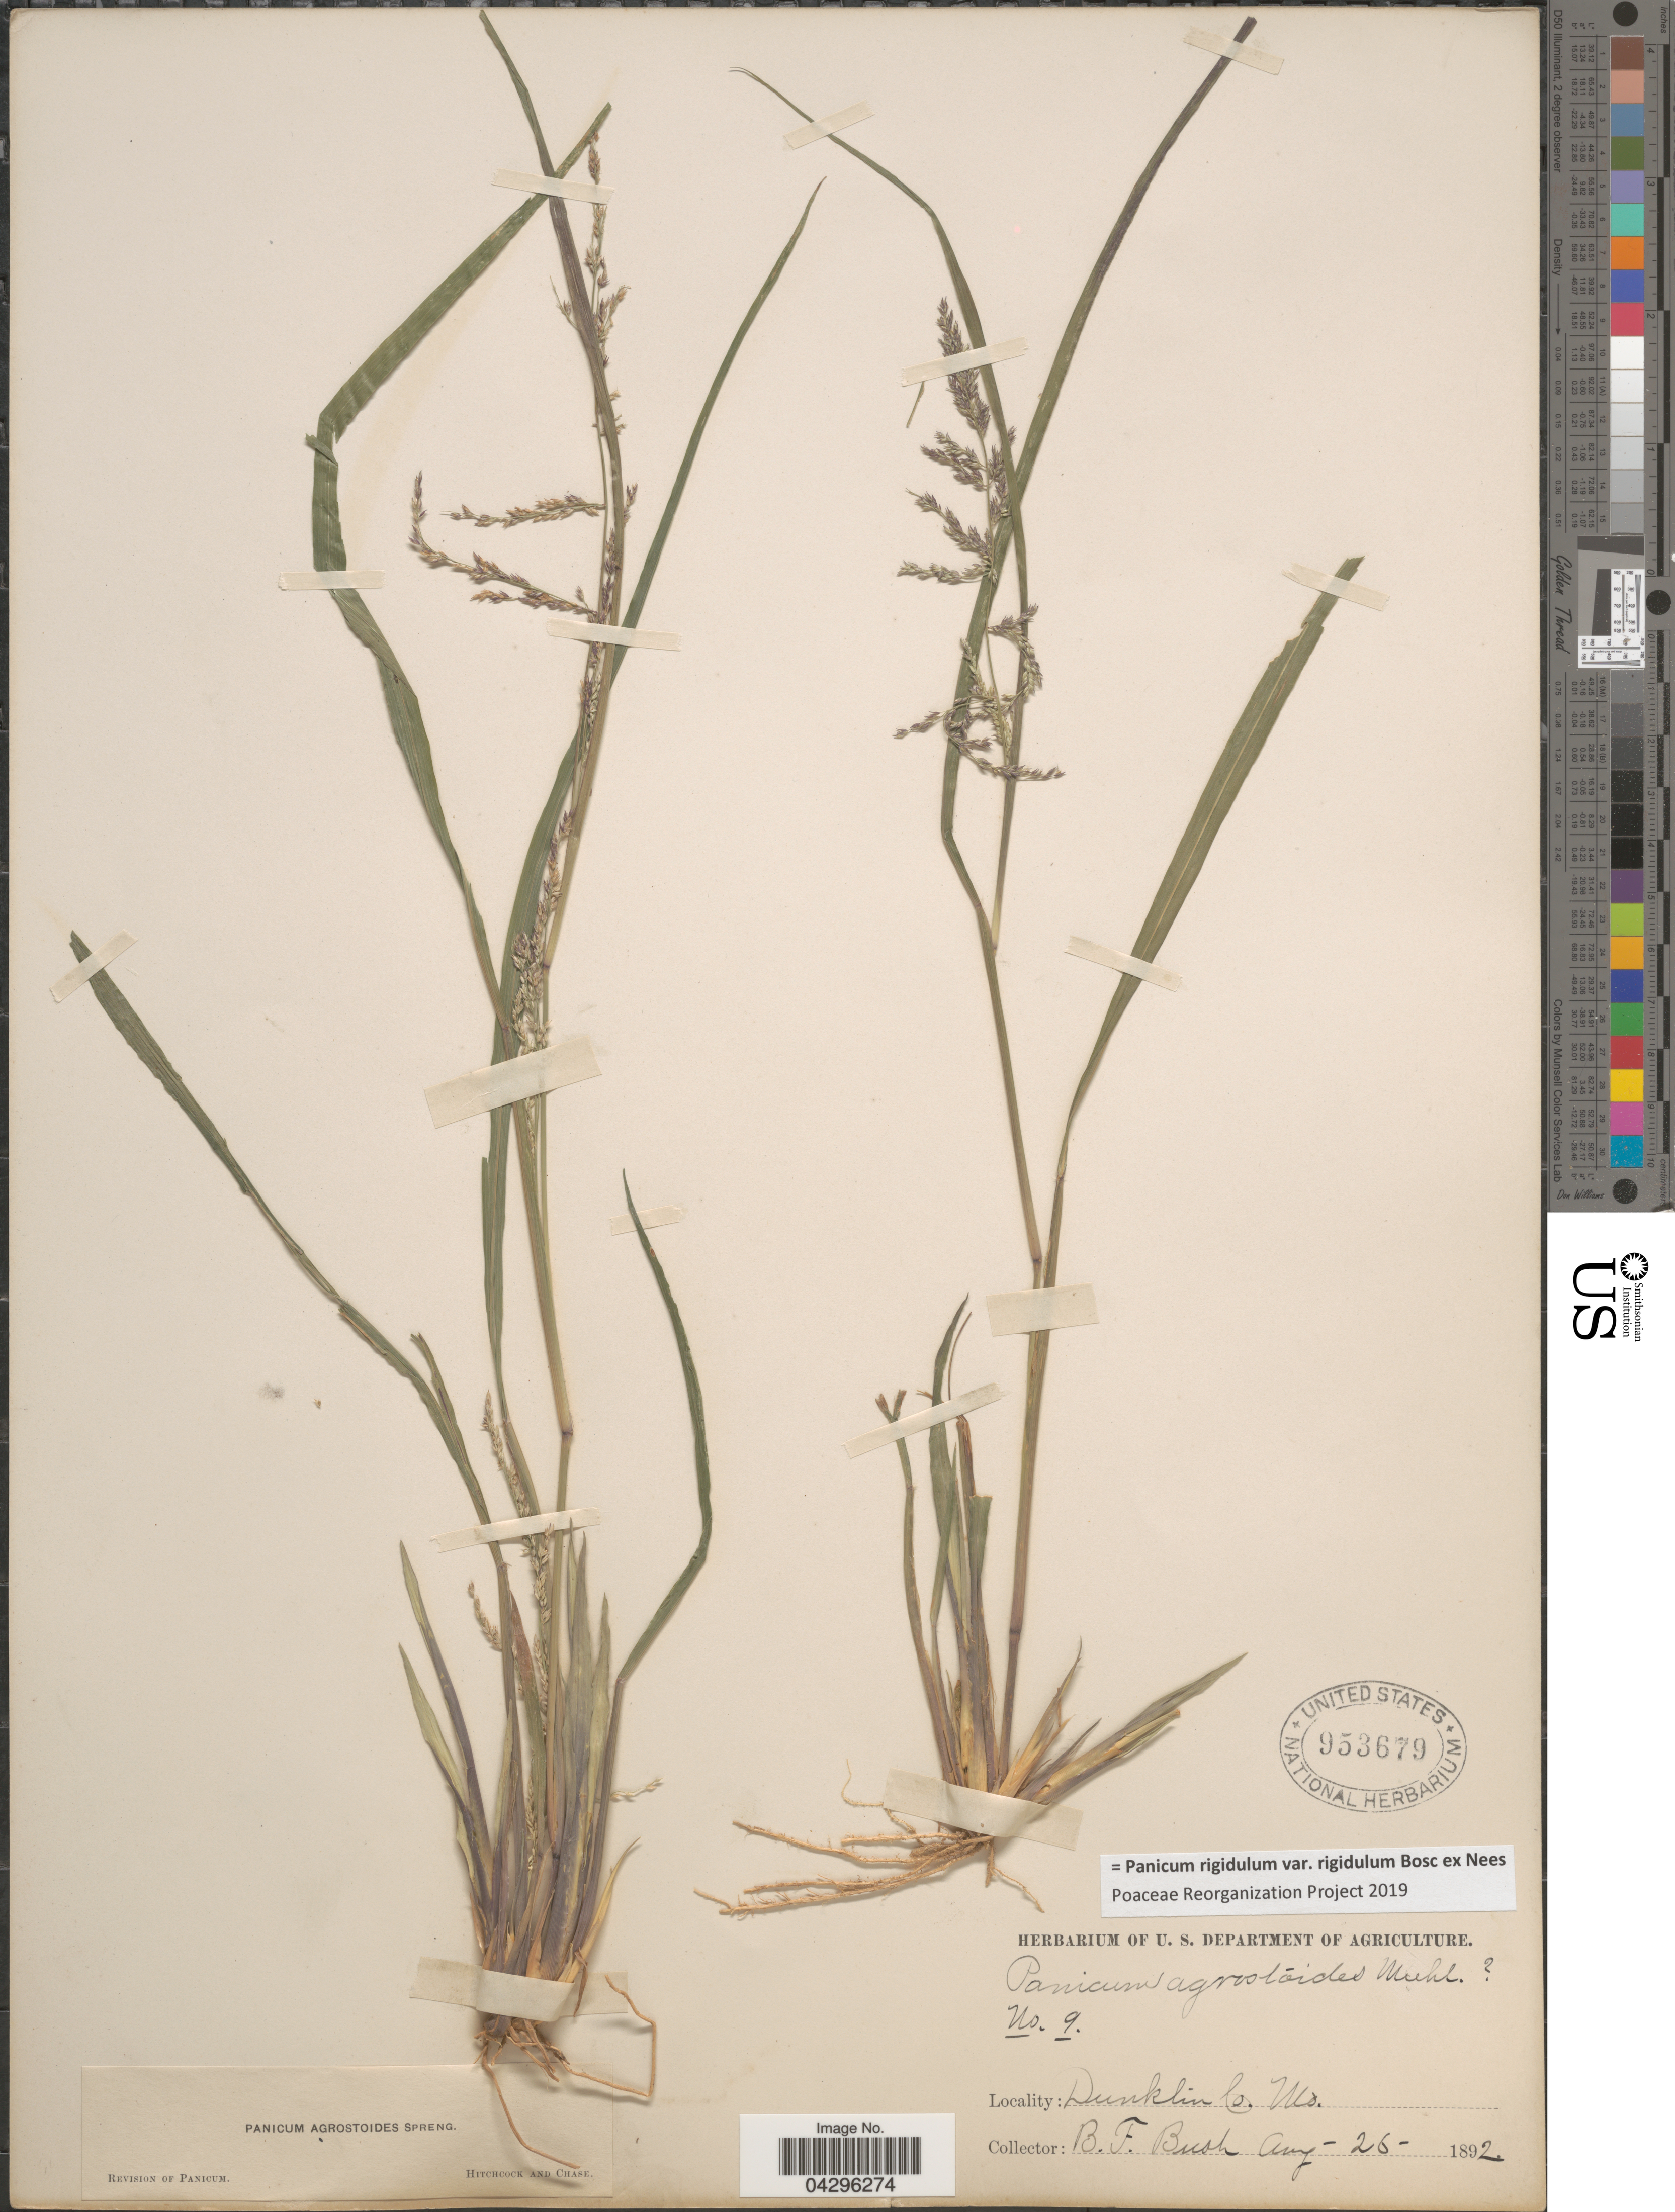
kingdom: Plantae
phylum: Tracheophyta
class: Liliopsida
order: Poales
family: Poaceae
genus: Panicum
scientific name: Panicum rigidulum var. rigidulum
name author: Bosc ex Nees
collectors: B. F. Bush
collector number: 9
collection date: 1892-08-26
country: United States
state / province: Missouri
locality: Dunklin Co.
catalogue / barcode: US 953679